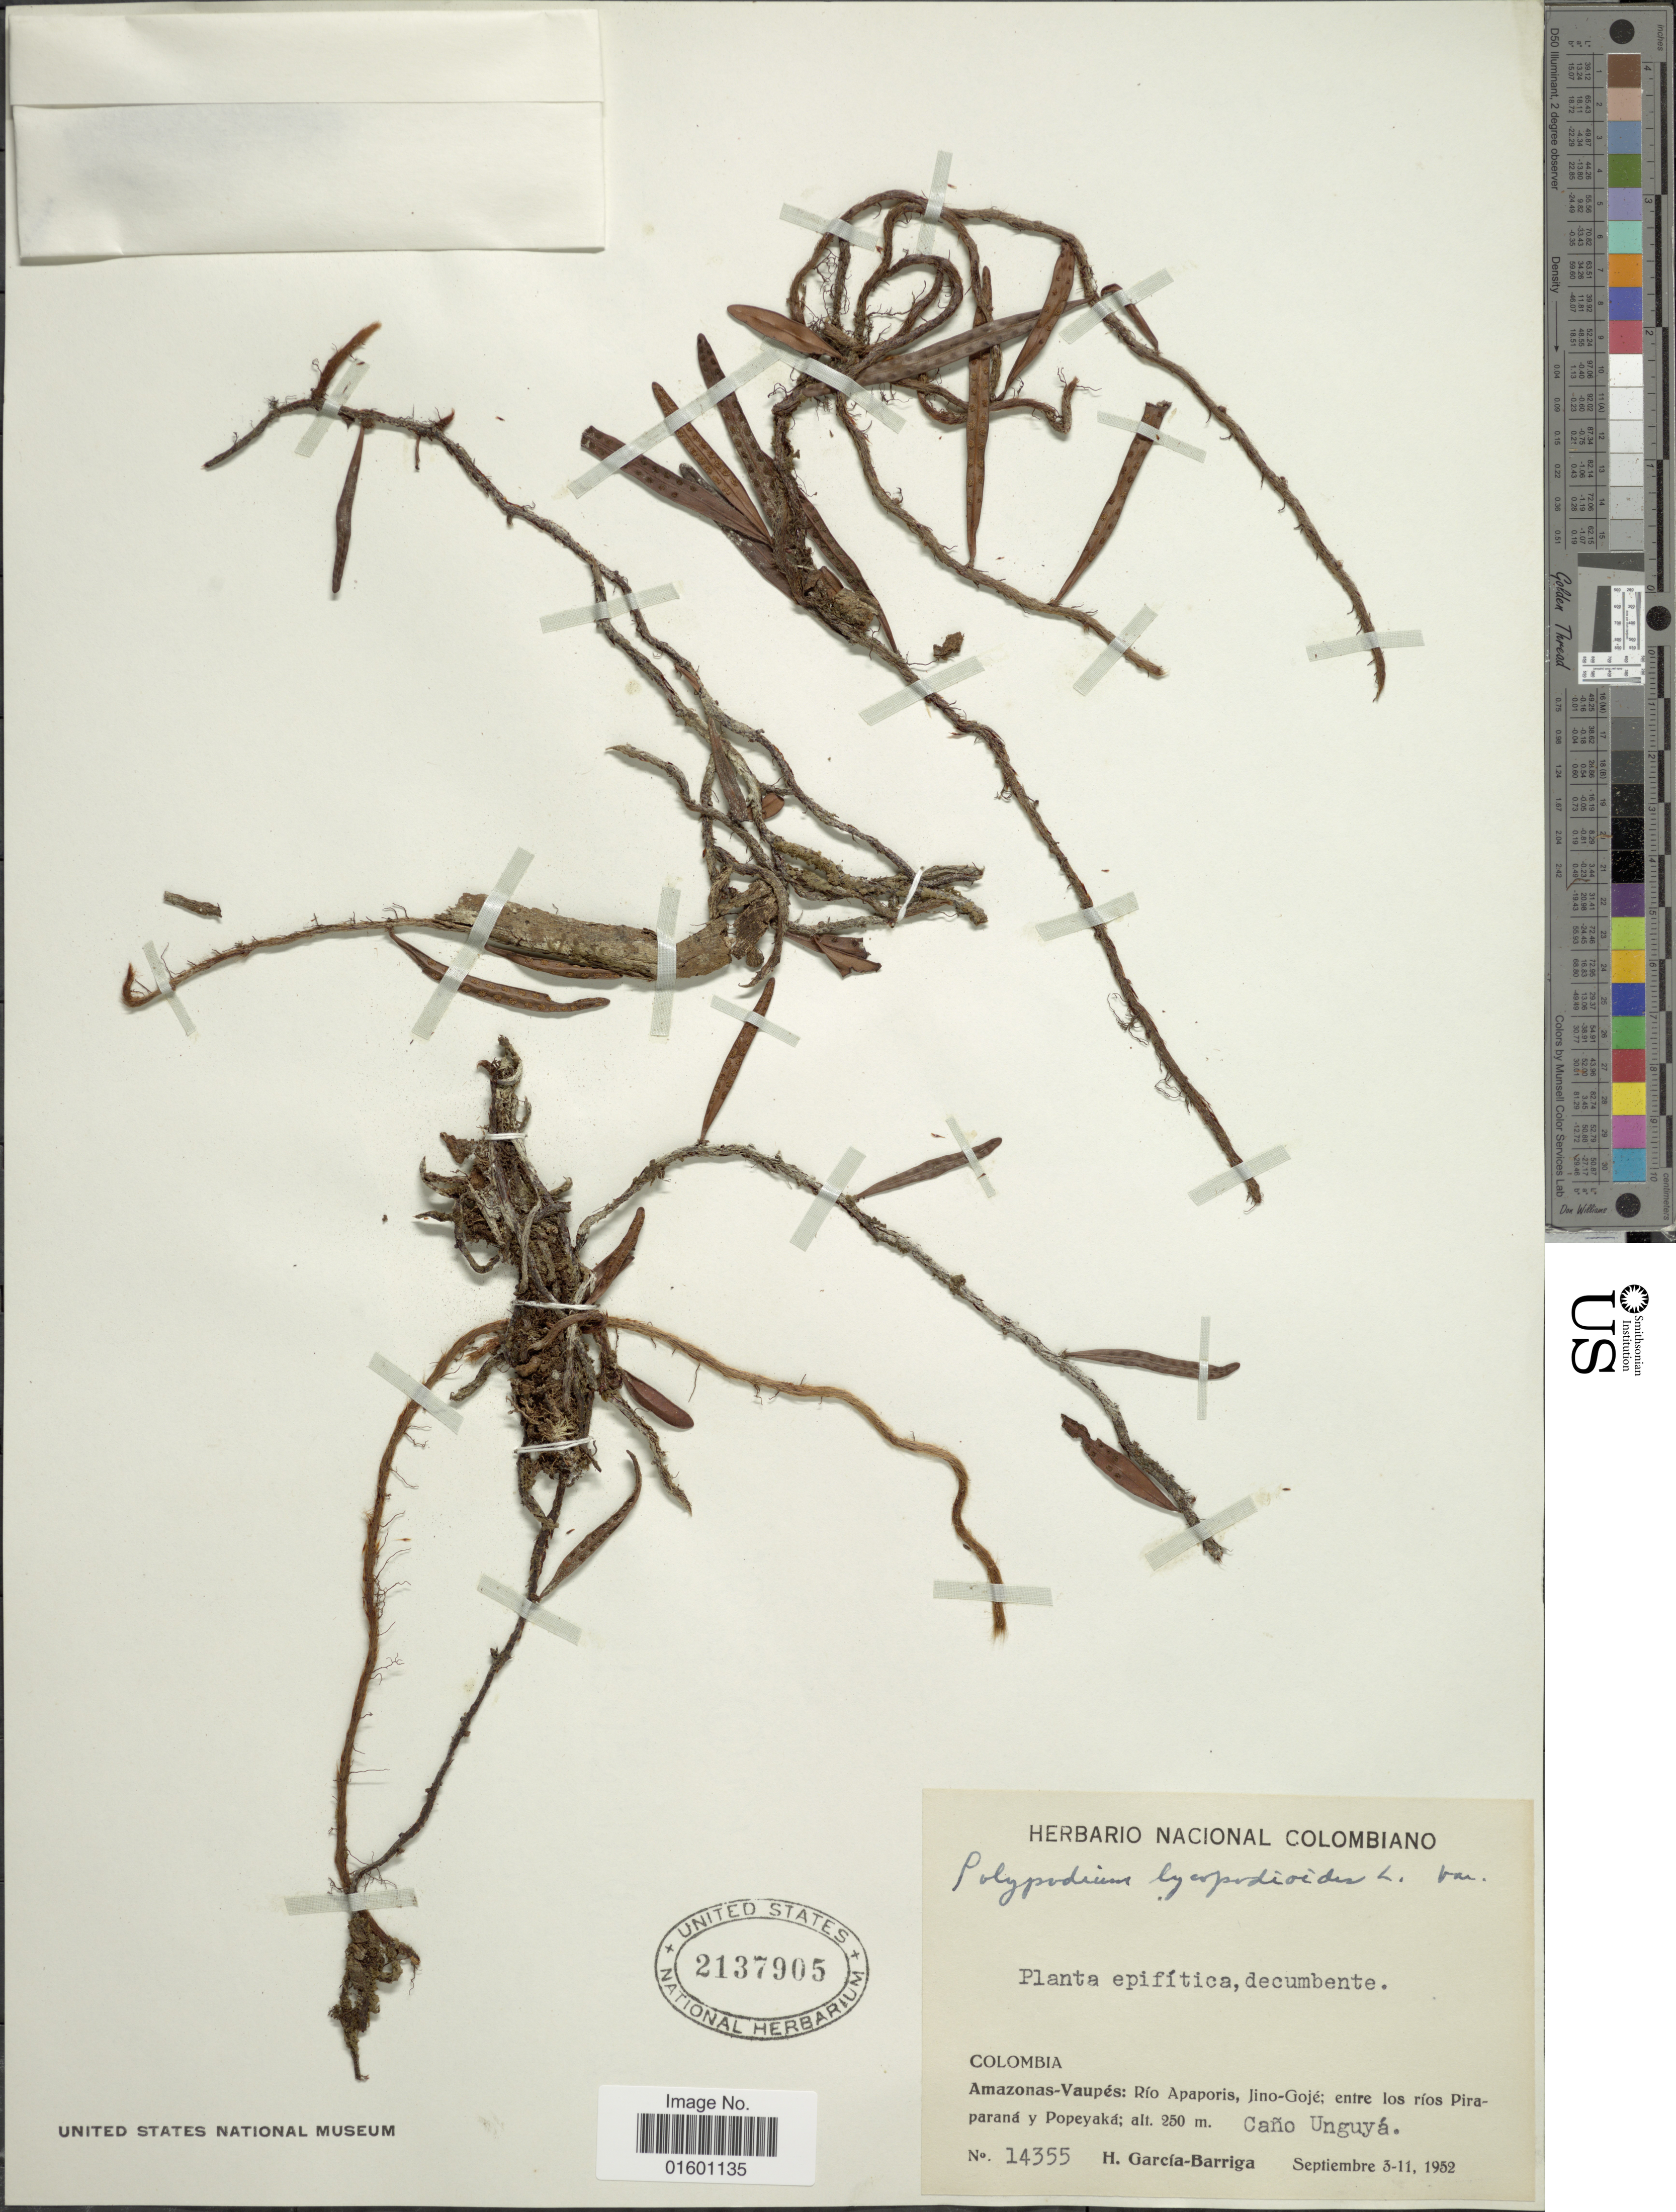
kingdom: Plantae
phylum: Tracheophyta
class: Polypodiopsida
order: Polypodiales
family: Polypodiaceae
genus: Microgramma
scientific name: Microgramma baldwinii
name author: Brade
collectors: H. García Barriga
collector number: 14355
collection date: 1952-09-03/1952-09-11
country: Colombia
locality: Amazonas - Vaupes, Rio Apaporis, Jino Goje; entre los rios Piraparana y Popyaka, Cano Unguya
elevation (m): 250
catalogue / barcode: US 2137905